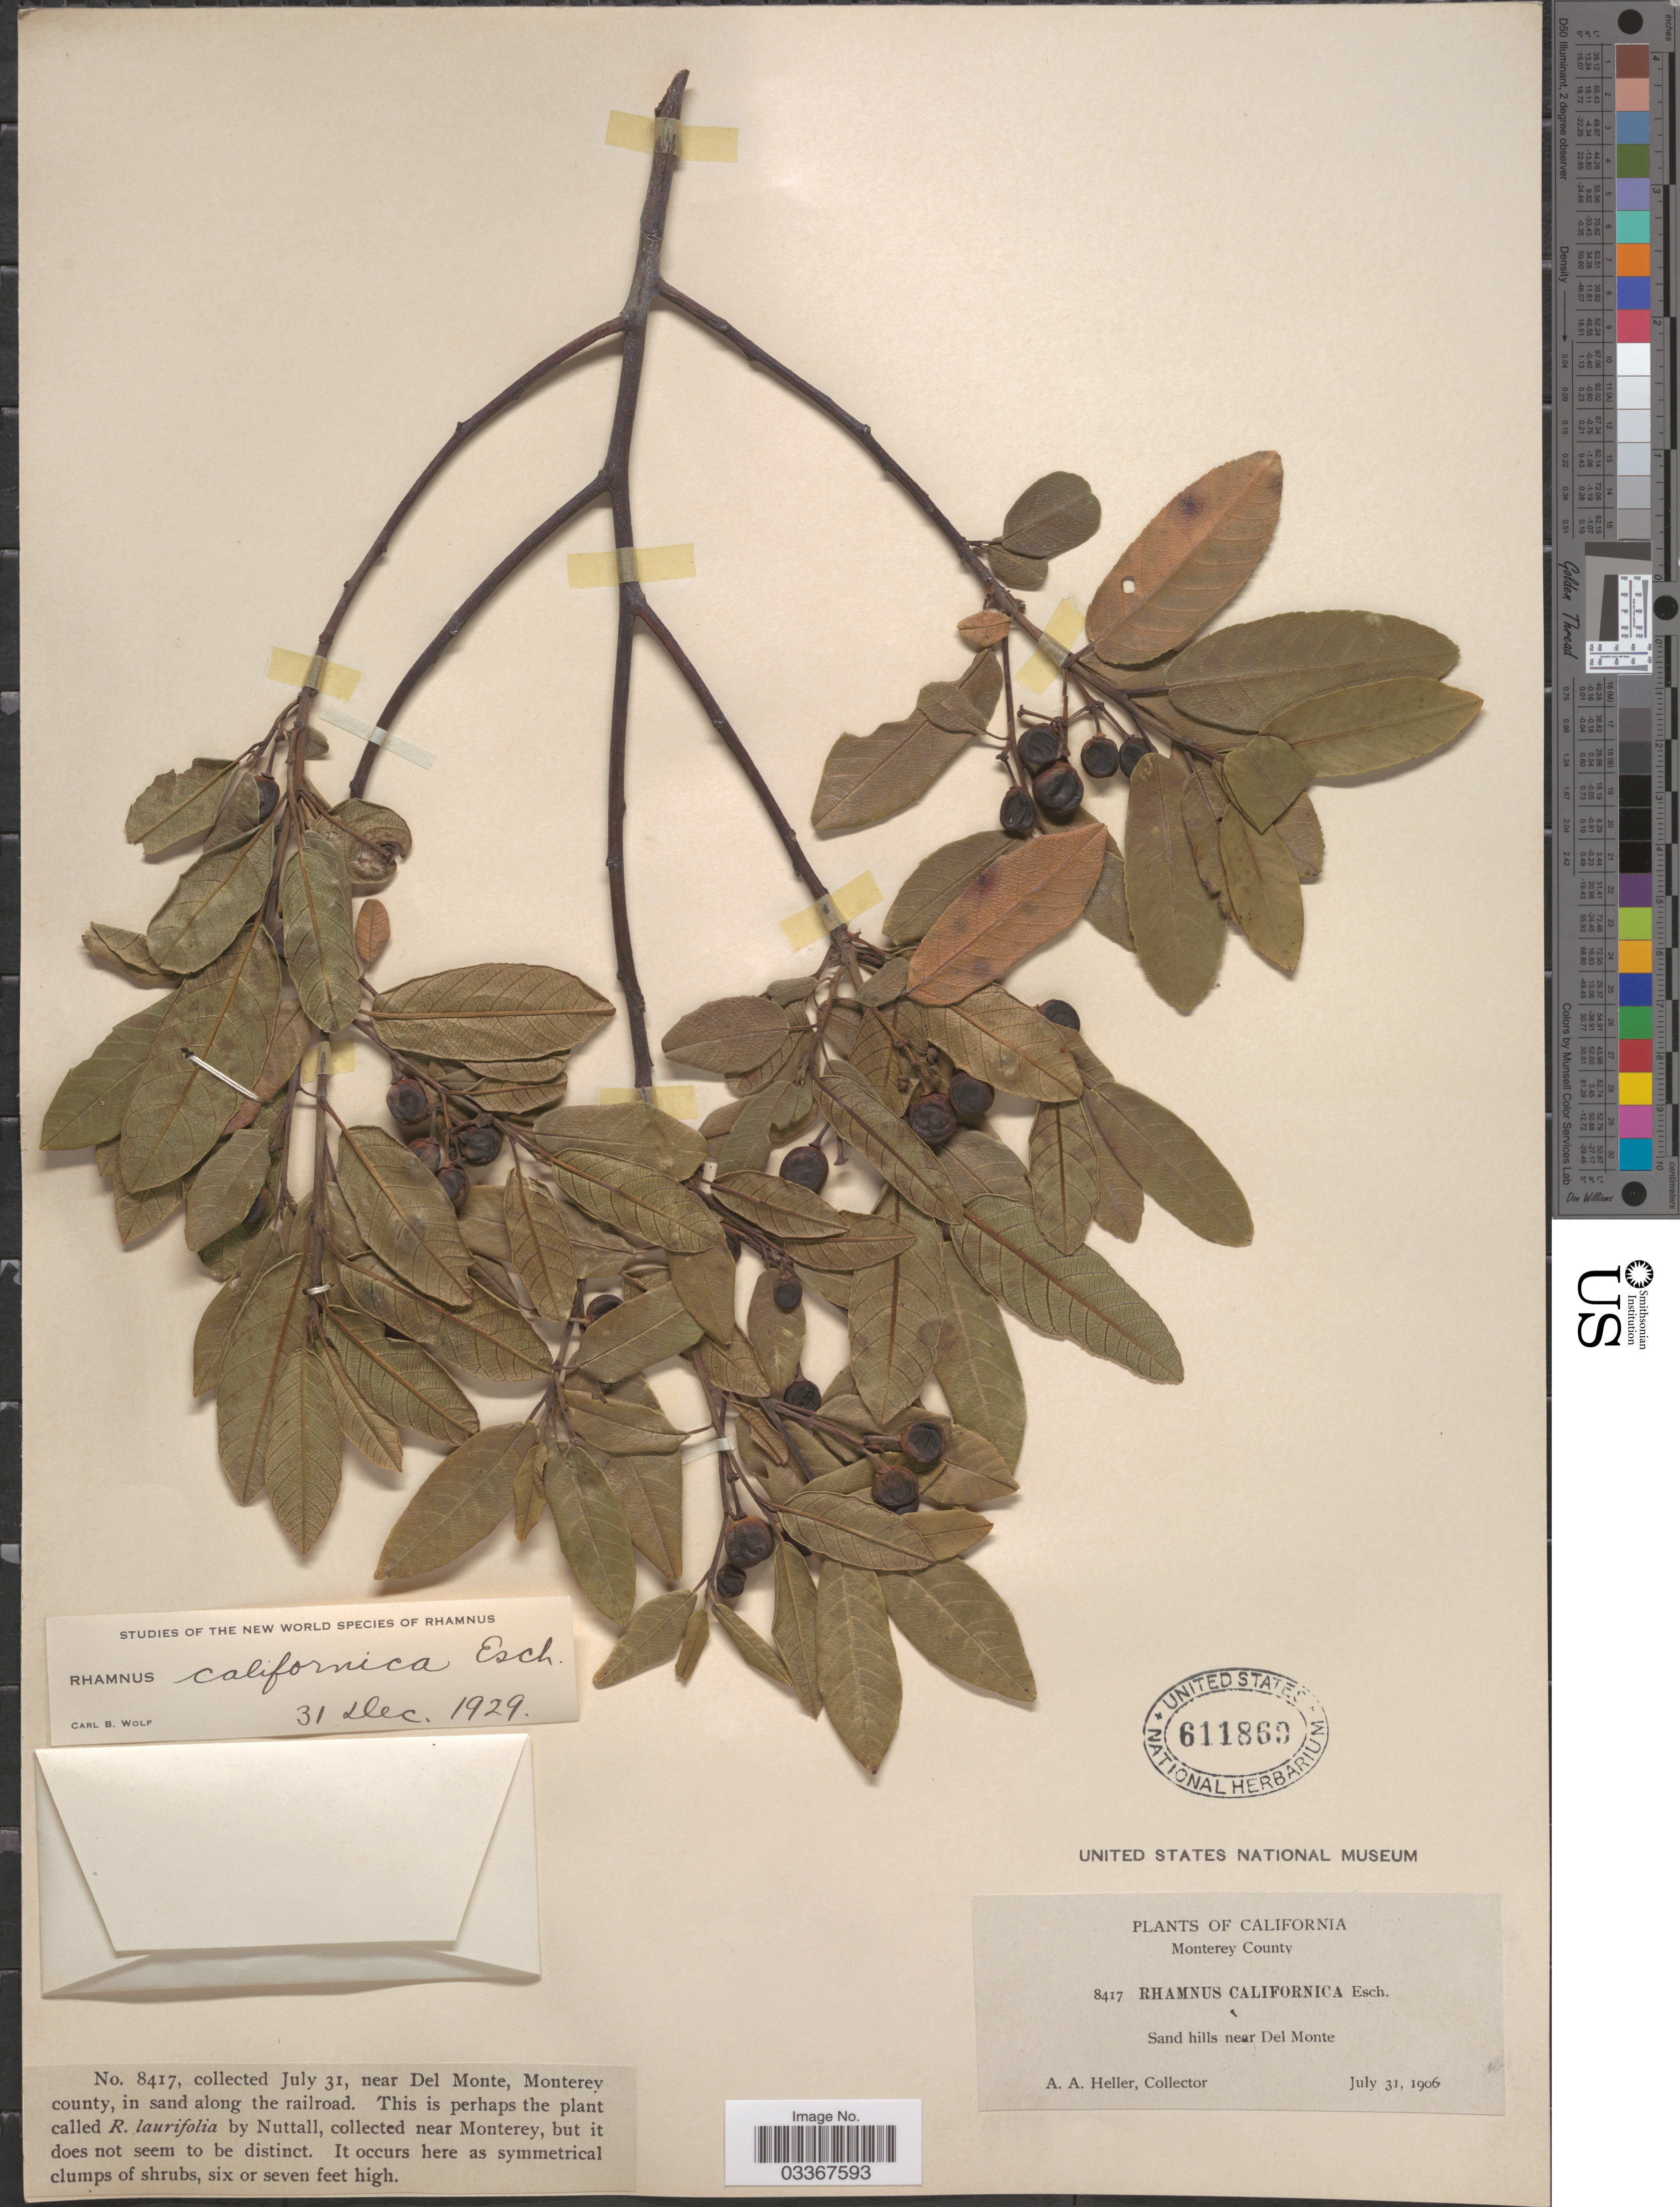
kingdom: Plantae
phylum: Tracheophyta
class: Magnoliopsida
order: Rosales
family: Rhamnaceae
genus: Frangula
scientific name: Frangula californica subsp. californica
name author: (Eschsch.) A. Gray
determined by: Strong, Mark T., (BOT), Smithsonian Institution - National Museum of Natural History (UNITED STATES)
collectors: A. A. Heller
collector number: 8417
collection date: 1906-07-31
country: United States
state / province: California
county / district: Monterey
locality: Monterey County, Sand hills near Del Monte.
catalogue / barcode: US 611869